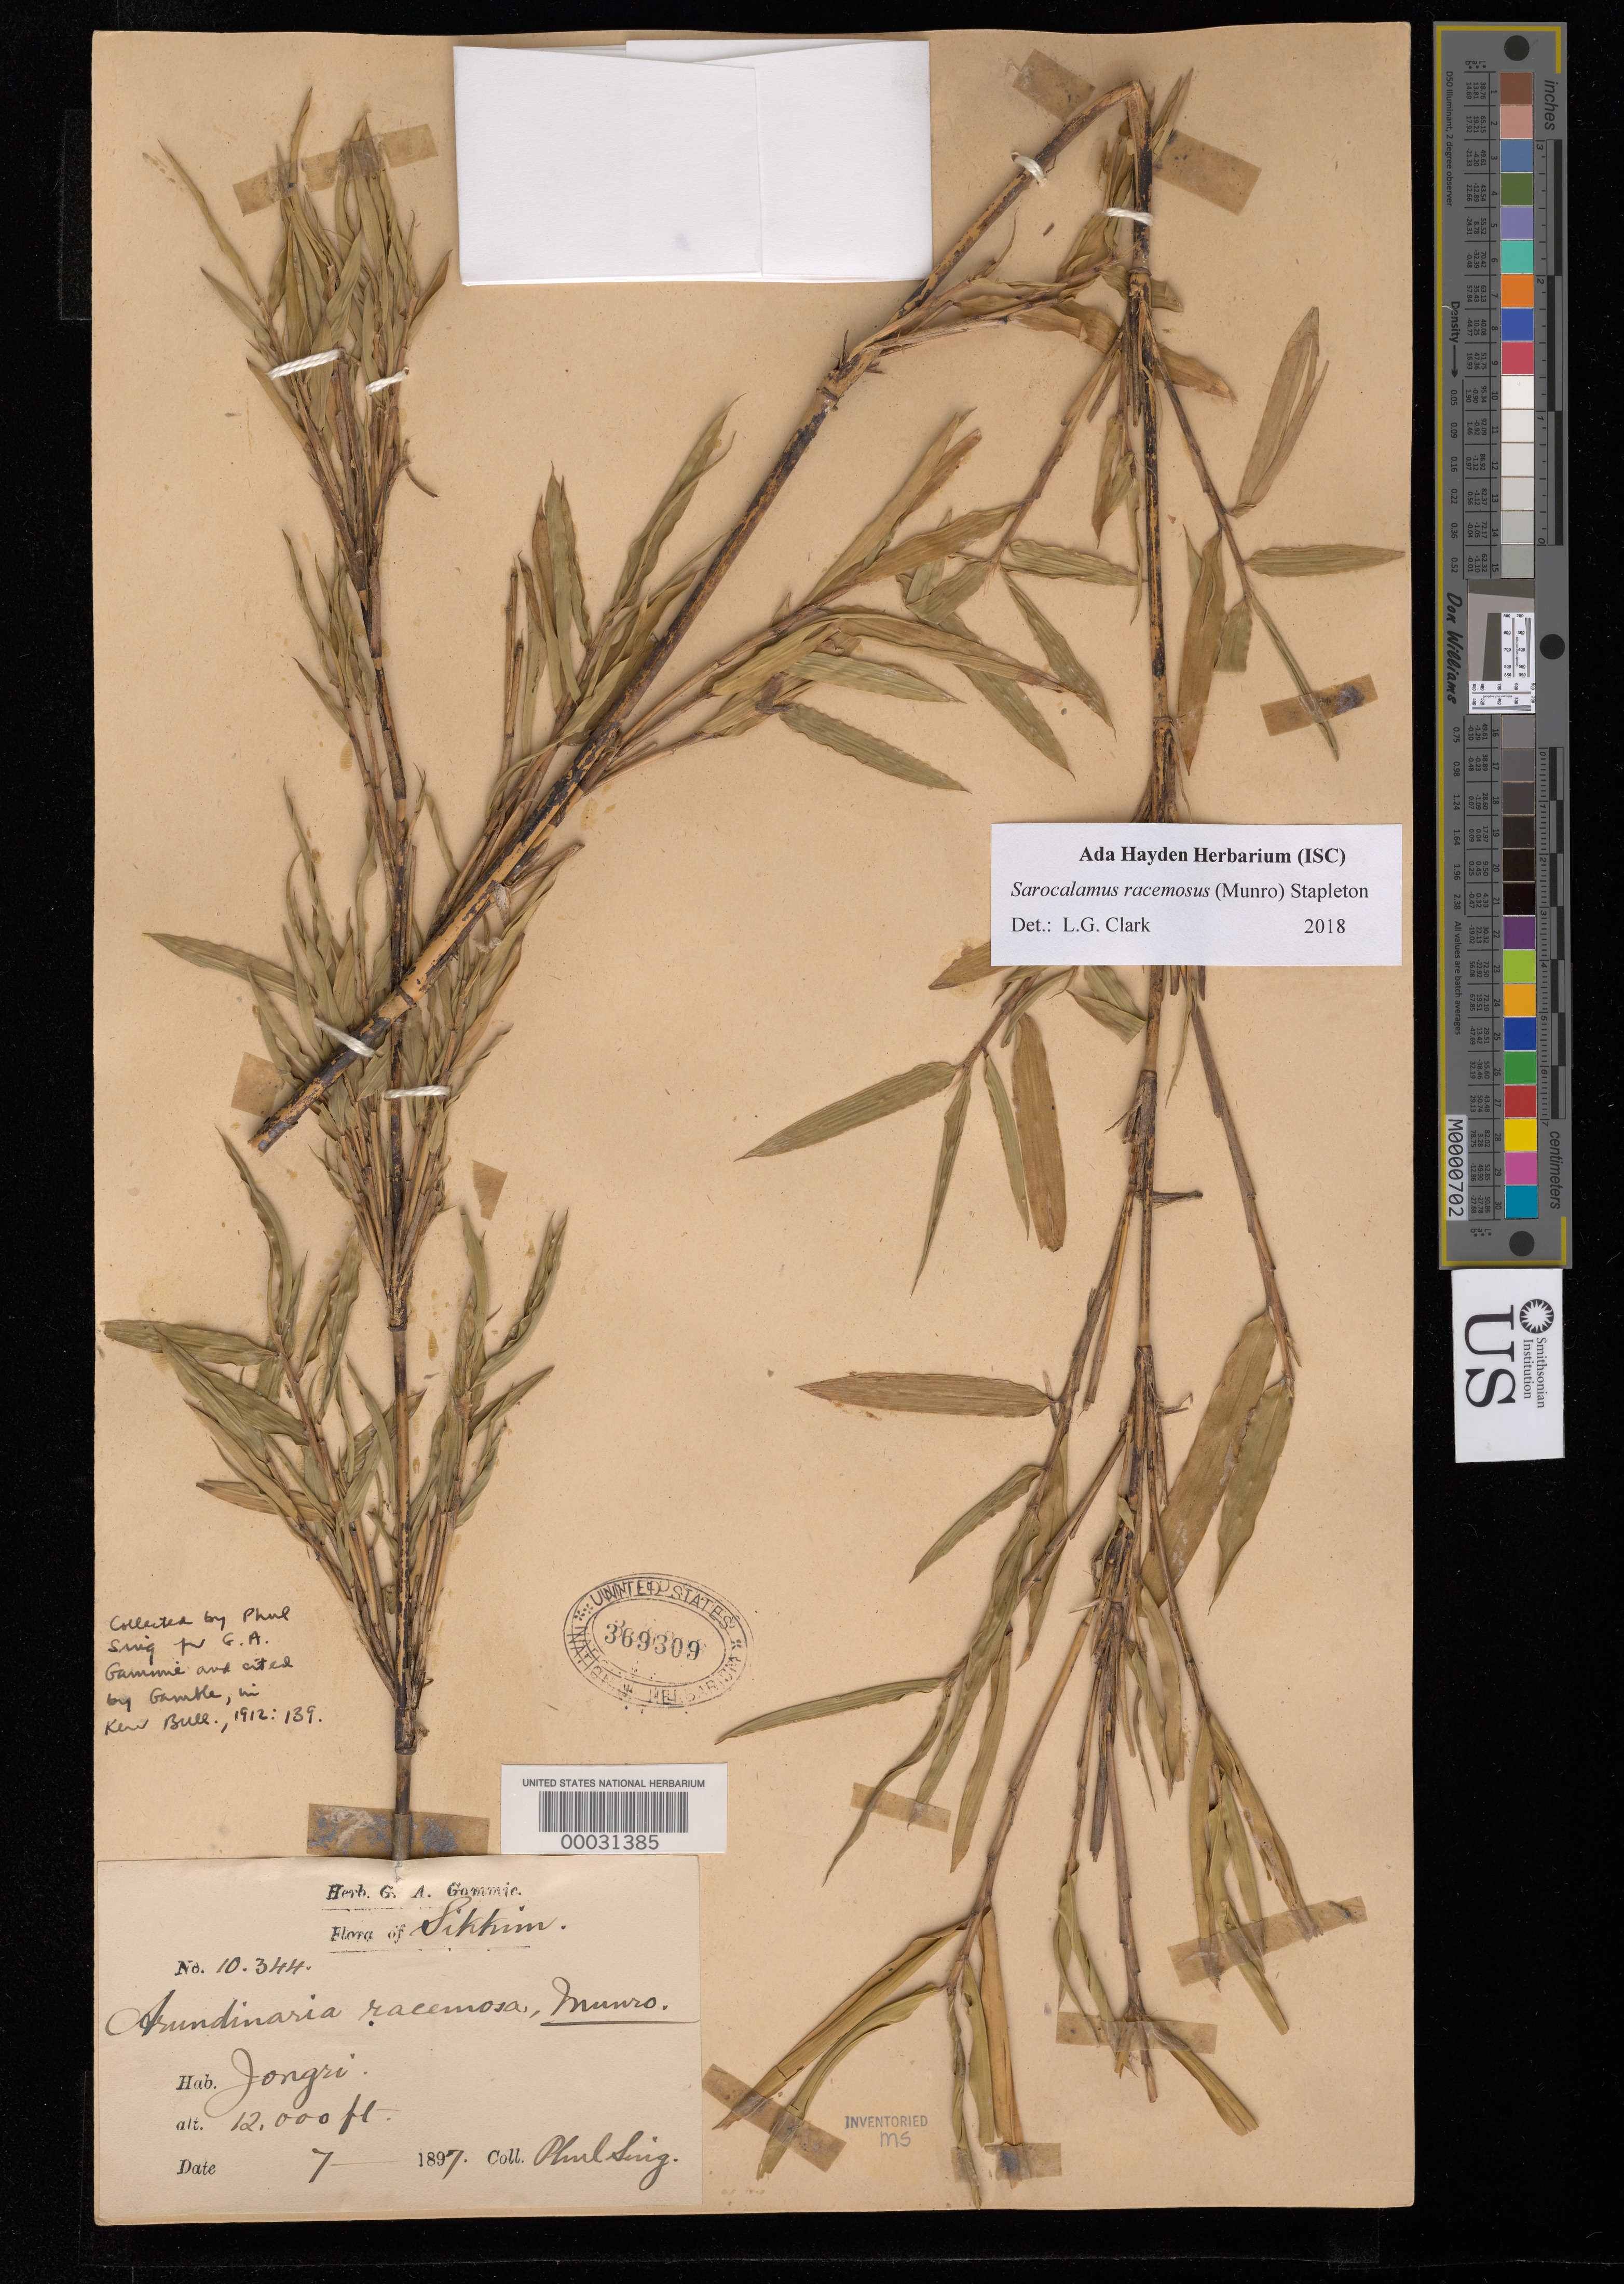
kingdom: Plantae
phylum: Tracheophyta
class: Liliopsida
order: Poales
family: Poaceae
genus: Sarocalamus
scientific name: Sarocalamus racemosus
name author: (Munro) Stapleton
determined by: Clark, L. G.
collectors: P. Sing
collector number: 10344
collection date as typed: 07 -- 1897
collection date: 1897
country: India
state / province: Sikkim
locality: Jongri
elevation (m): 3658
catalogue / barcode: US 369309